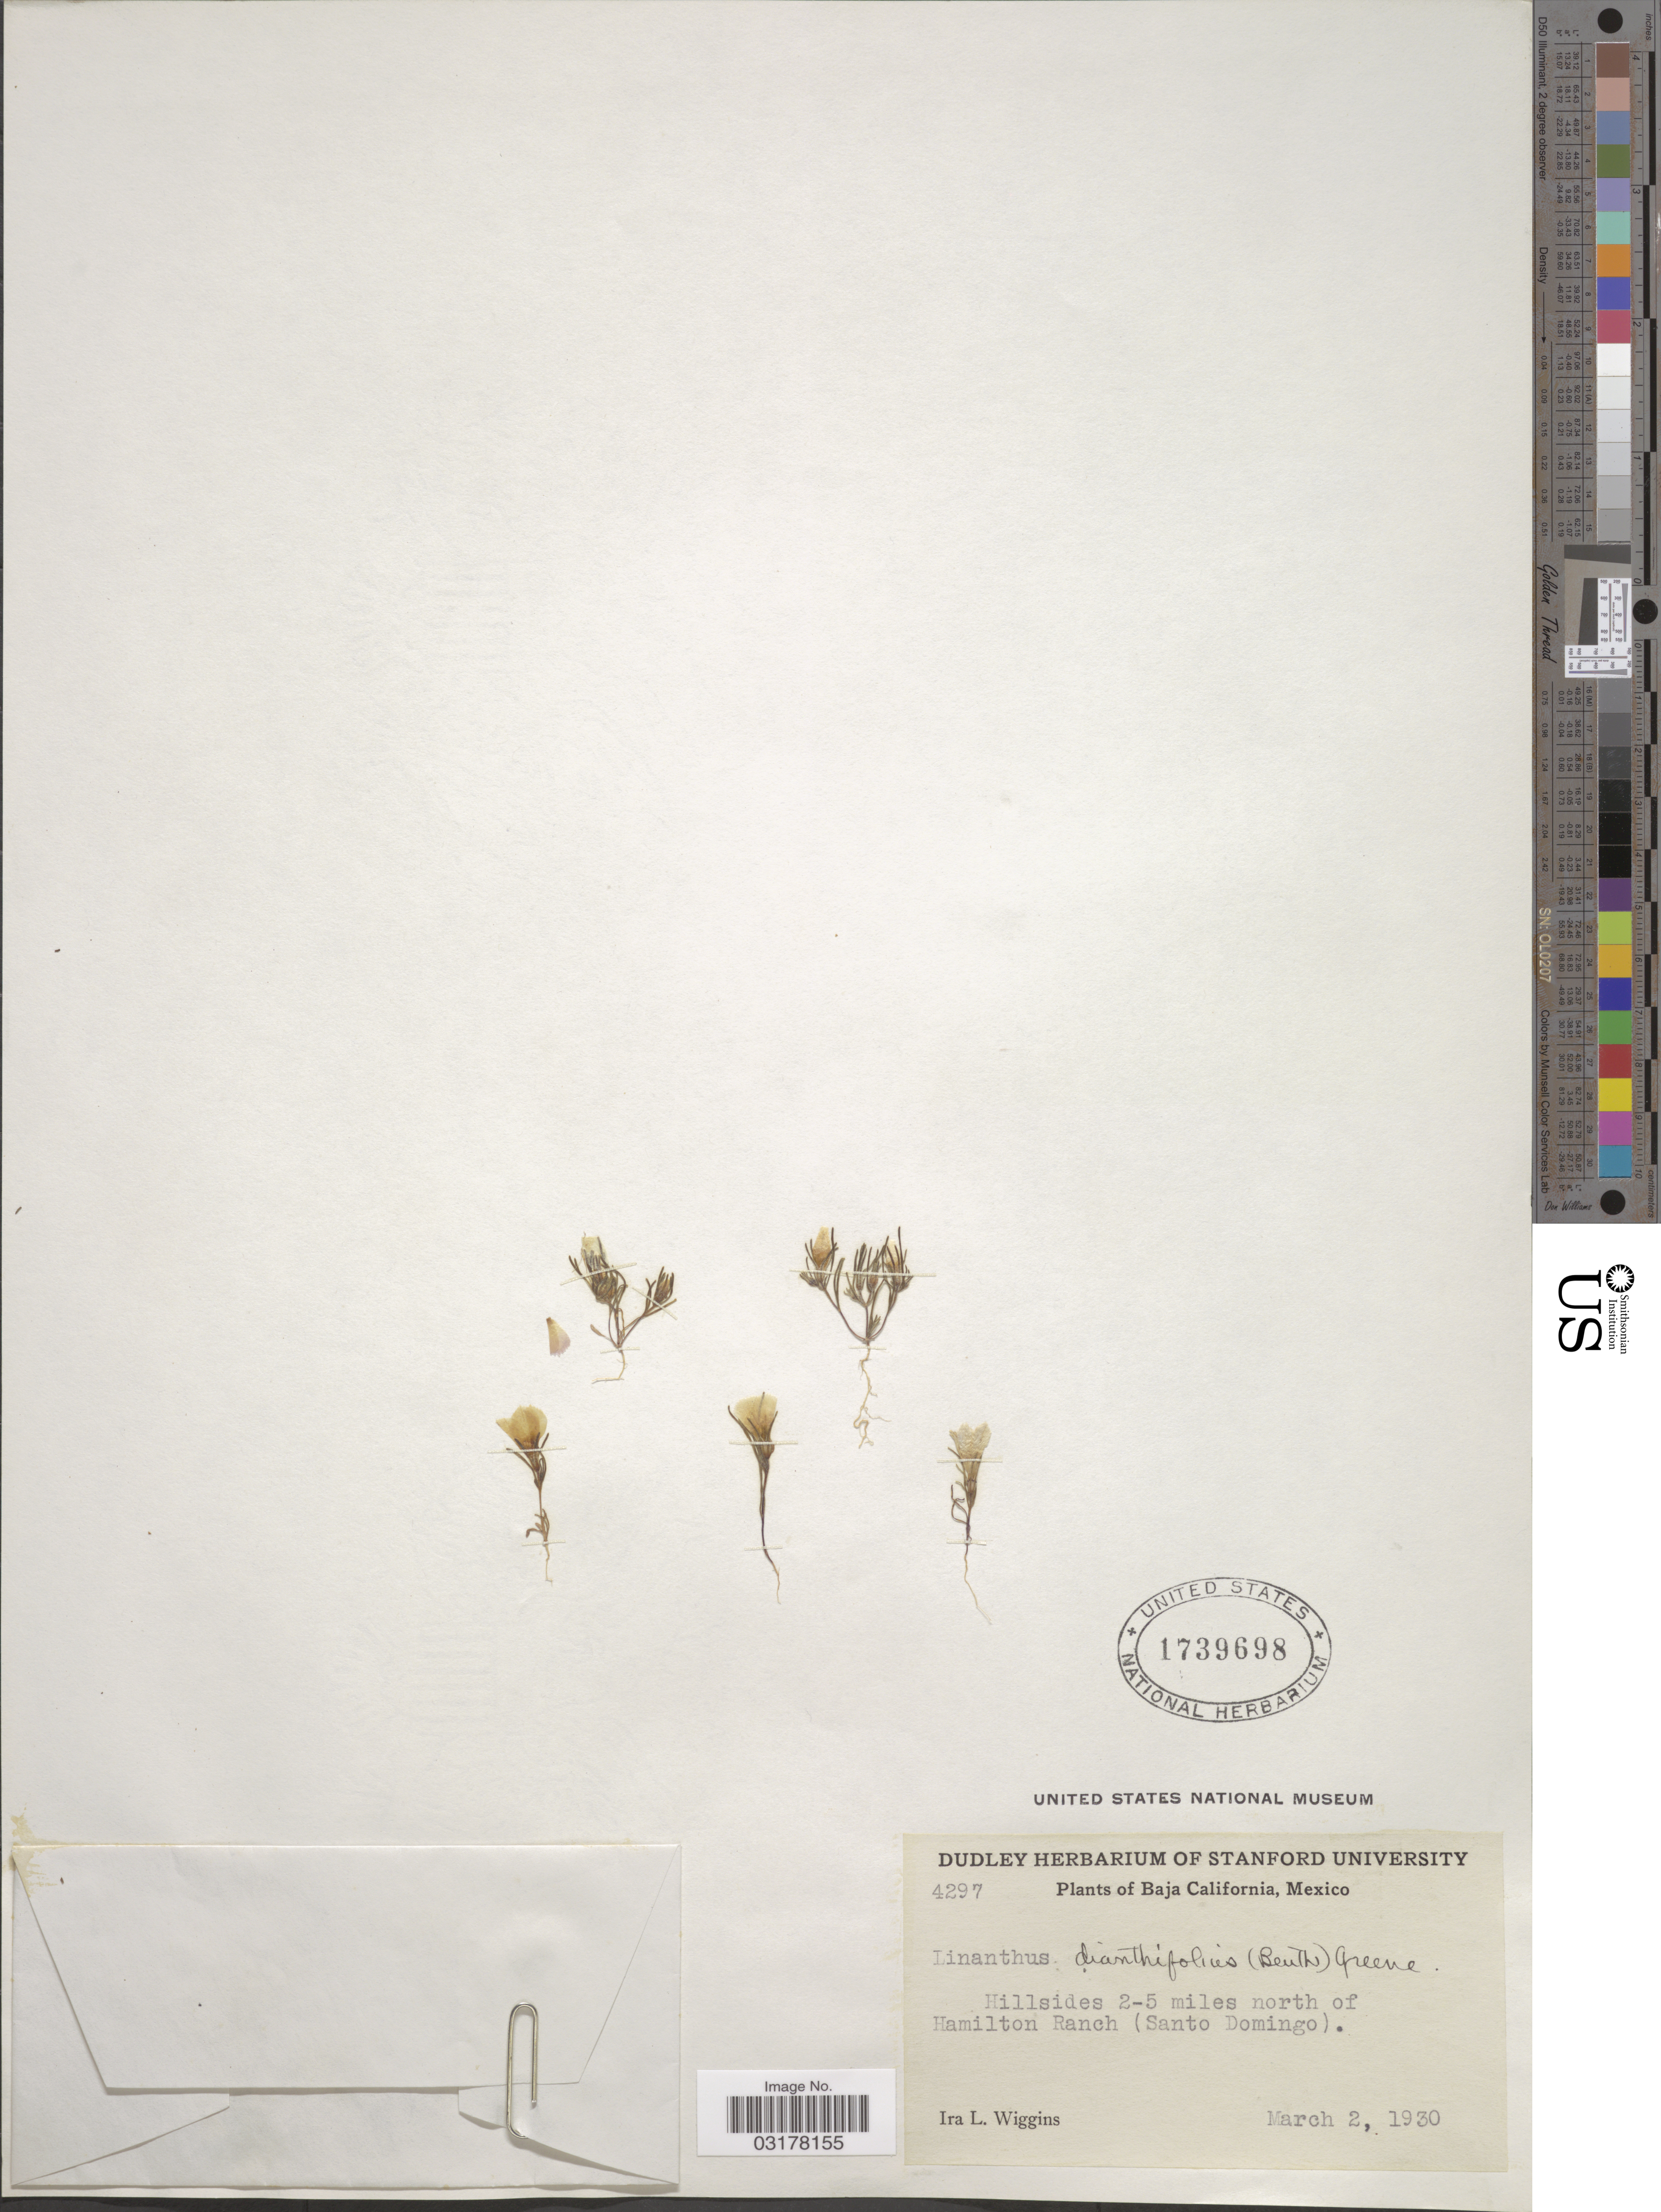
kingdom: Plantae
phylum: Tracheophyta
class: Magnoliopsida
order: Ericales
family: Polemoniaceae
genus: Linanthus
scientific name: Linanthus dianthiflorus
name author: (Benth.) Greene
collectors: I. L. Wiggins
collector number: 4297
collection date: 1930-03-02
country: Mexico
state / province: Baja California Norte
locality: Hillsides 2-5 miles north of Hamilton Ranch (Santo Domingo).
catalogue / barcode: US 1739698